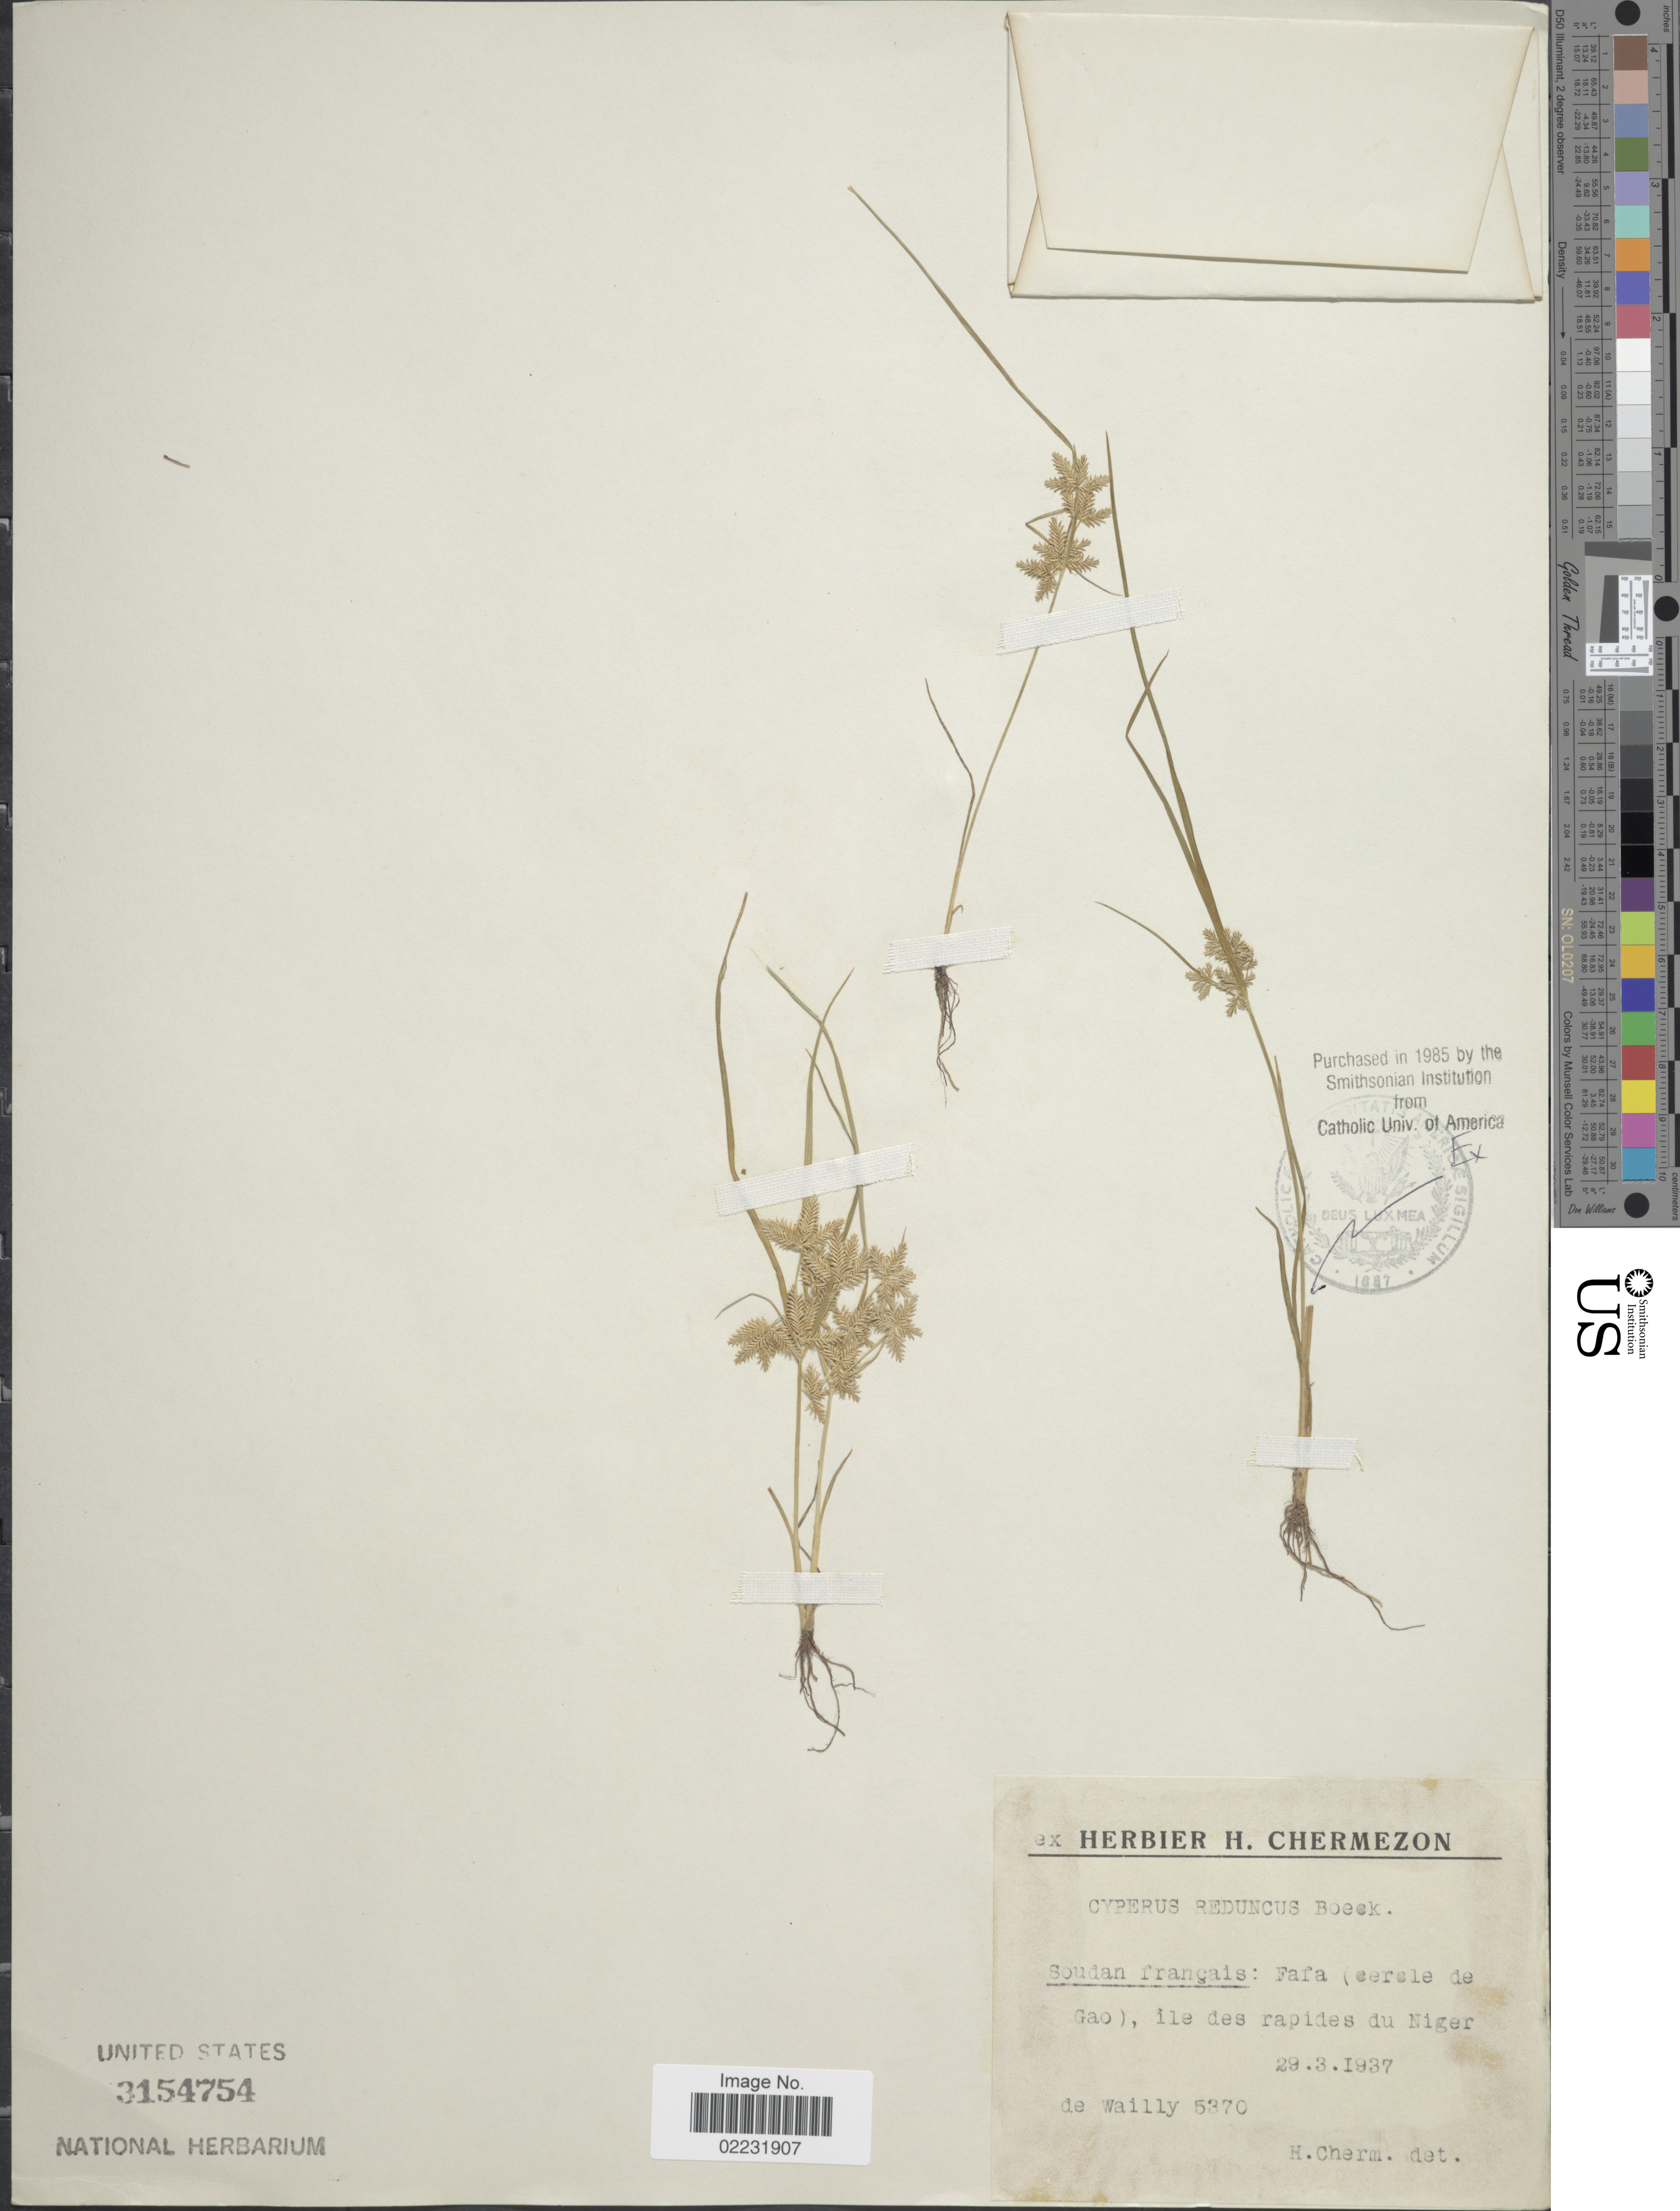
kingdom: Plantae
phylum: Tracheophyta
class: Liliopsida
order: Poales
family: Cyperaceae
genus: Cyperus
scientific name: Cyperus reduncus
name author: Hochst. ex Boeckeler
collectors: de Wailly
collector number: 5370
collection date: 1937-03-29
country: Mali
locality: Soudan Francais: Fafa (cercle de Gao) ile de rapides du Niger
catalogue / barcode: US 3154754